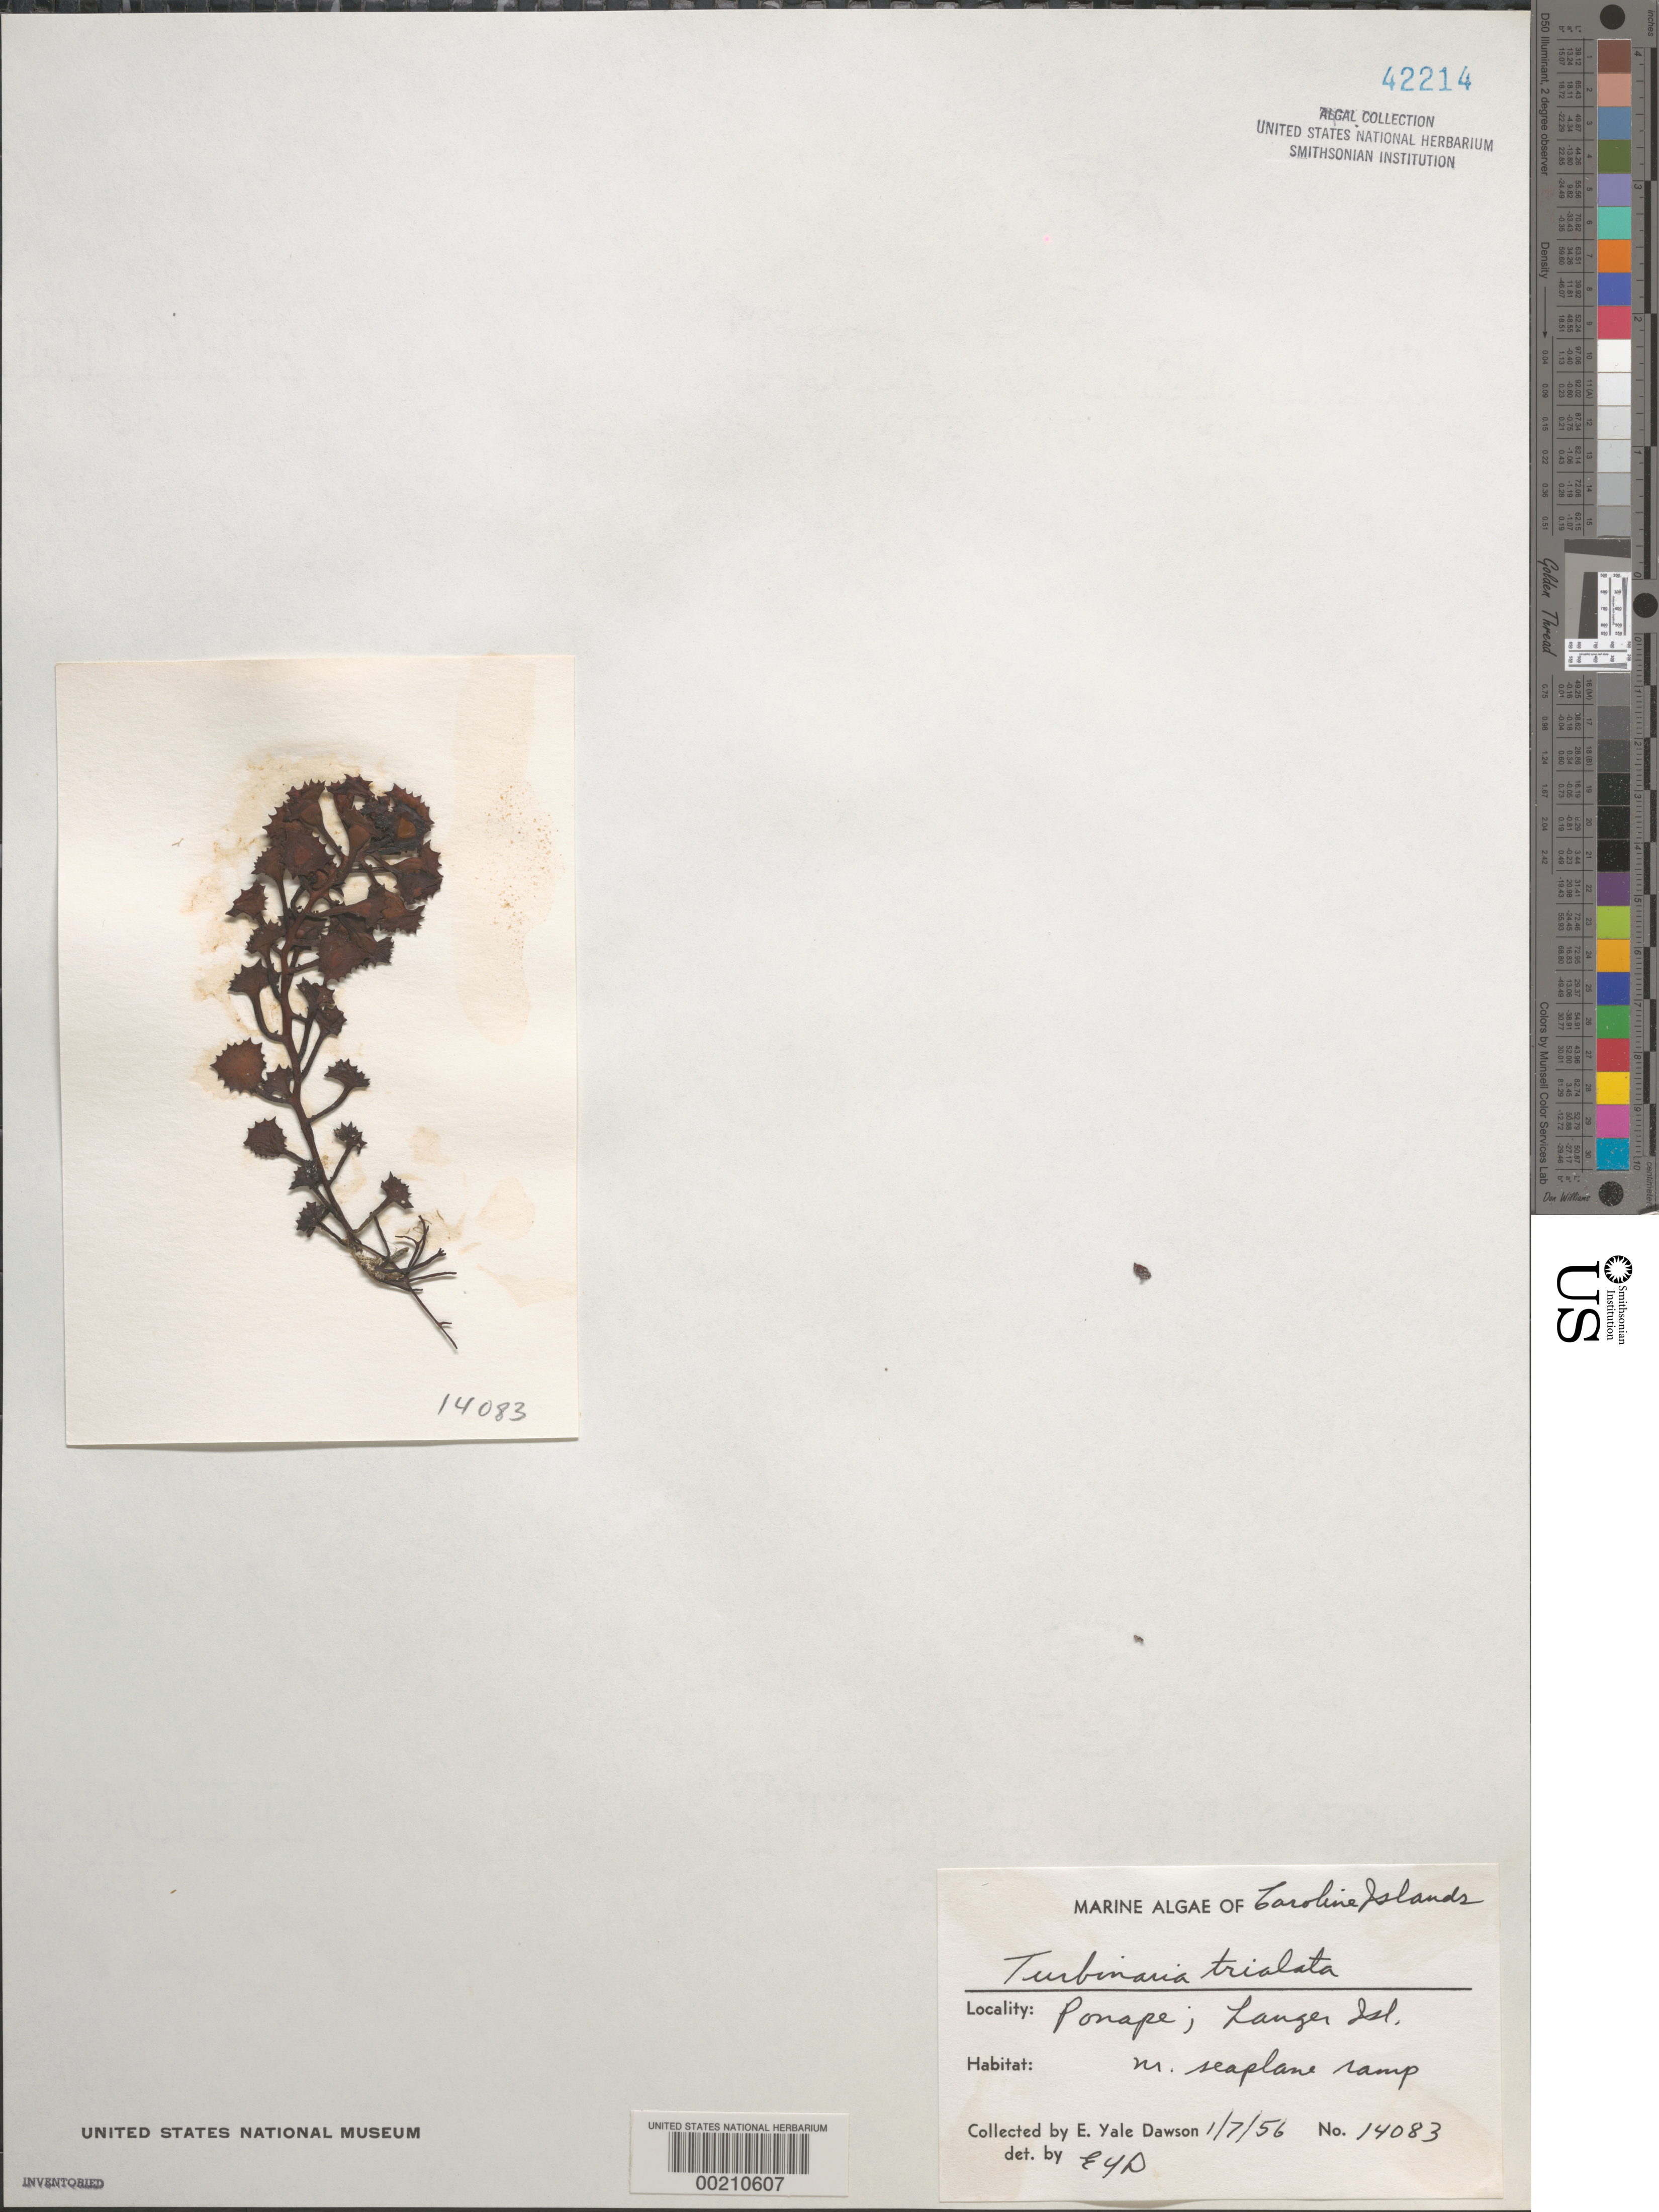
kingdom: Chromista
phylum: Ochrophyta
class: Phaeophyceae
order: Fucales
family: Sargassaceae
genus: Turbinaria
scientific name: Turbinaria trialata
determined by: Dawson, E. Y.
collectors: E. Y. Dawson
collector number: EYD 14083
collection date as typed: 07 Jan 1956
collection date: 1956-01-07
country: Micronesia, Federated States of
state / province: Pohnpei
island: Lenger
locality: Langer [= Lenger I.]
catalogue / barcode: US 42214